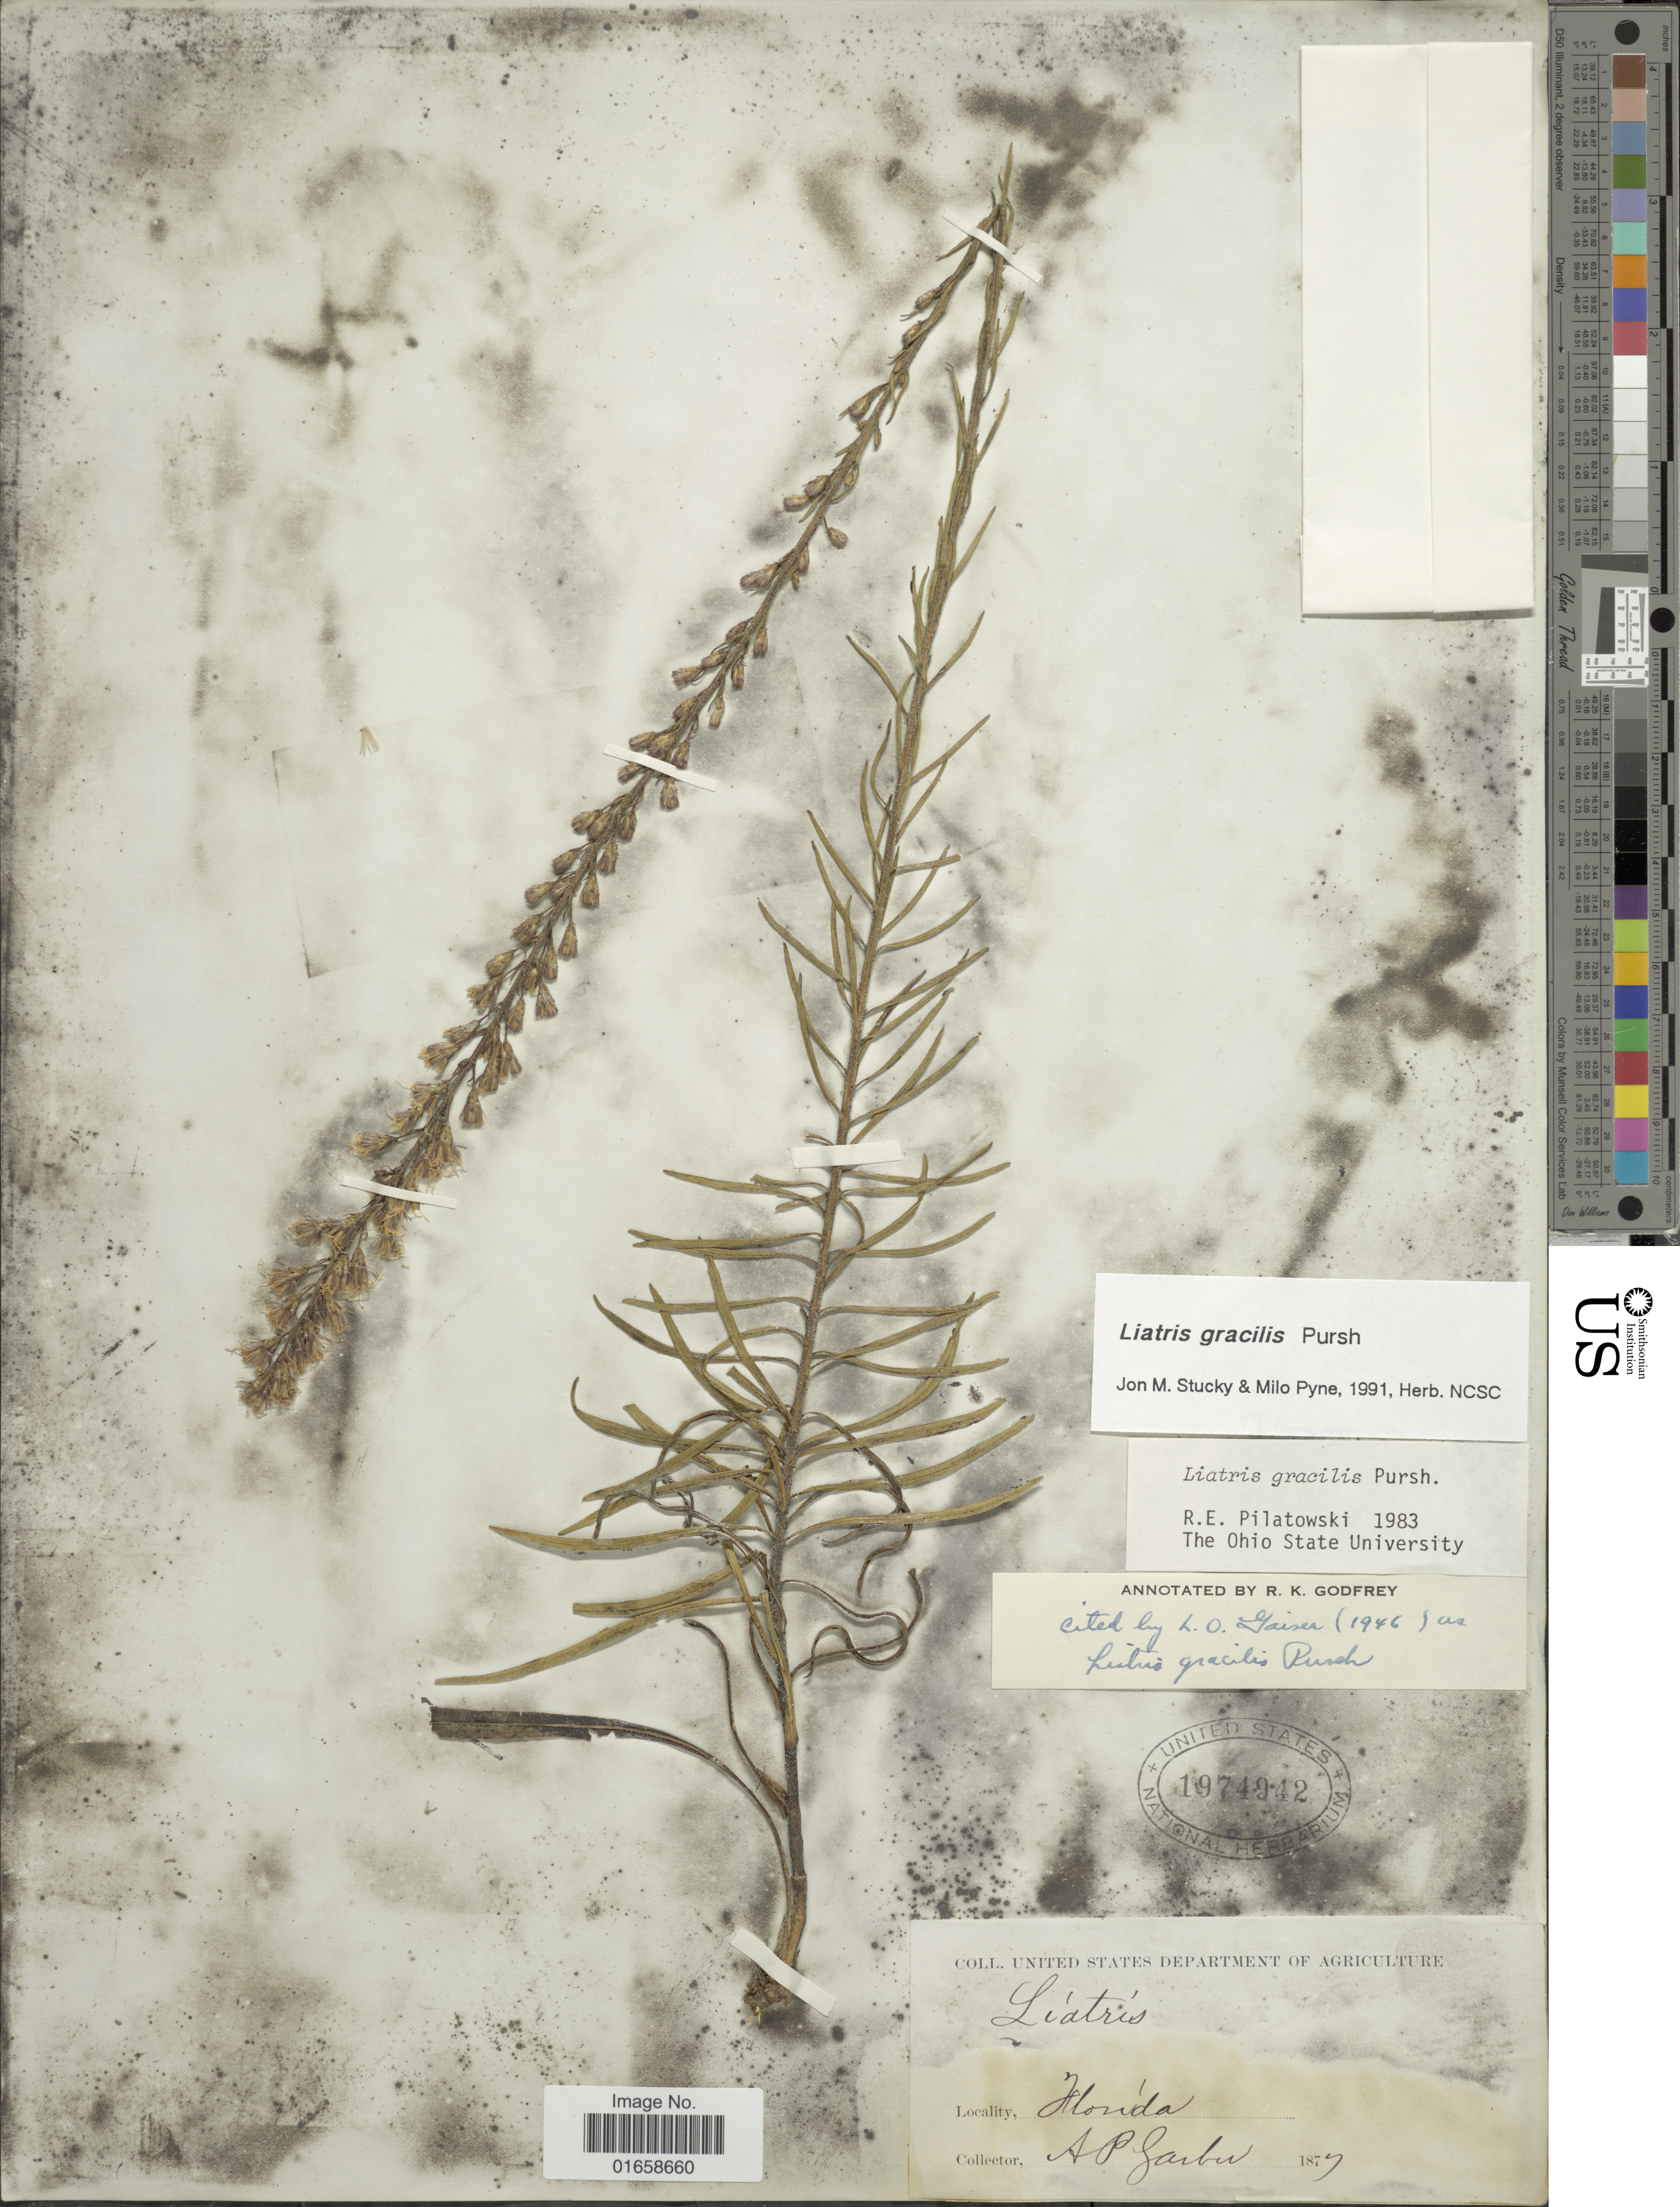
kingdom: Plantae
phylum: Tracheophyta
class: Magnoliopsida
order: Asterales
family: Asteraceae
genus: Liatris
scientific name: Liatris gracilis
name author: Pursh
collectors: A. P. Garber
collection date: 1879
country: United States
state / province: Florida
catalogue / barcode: US 1974942